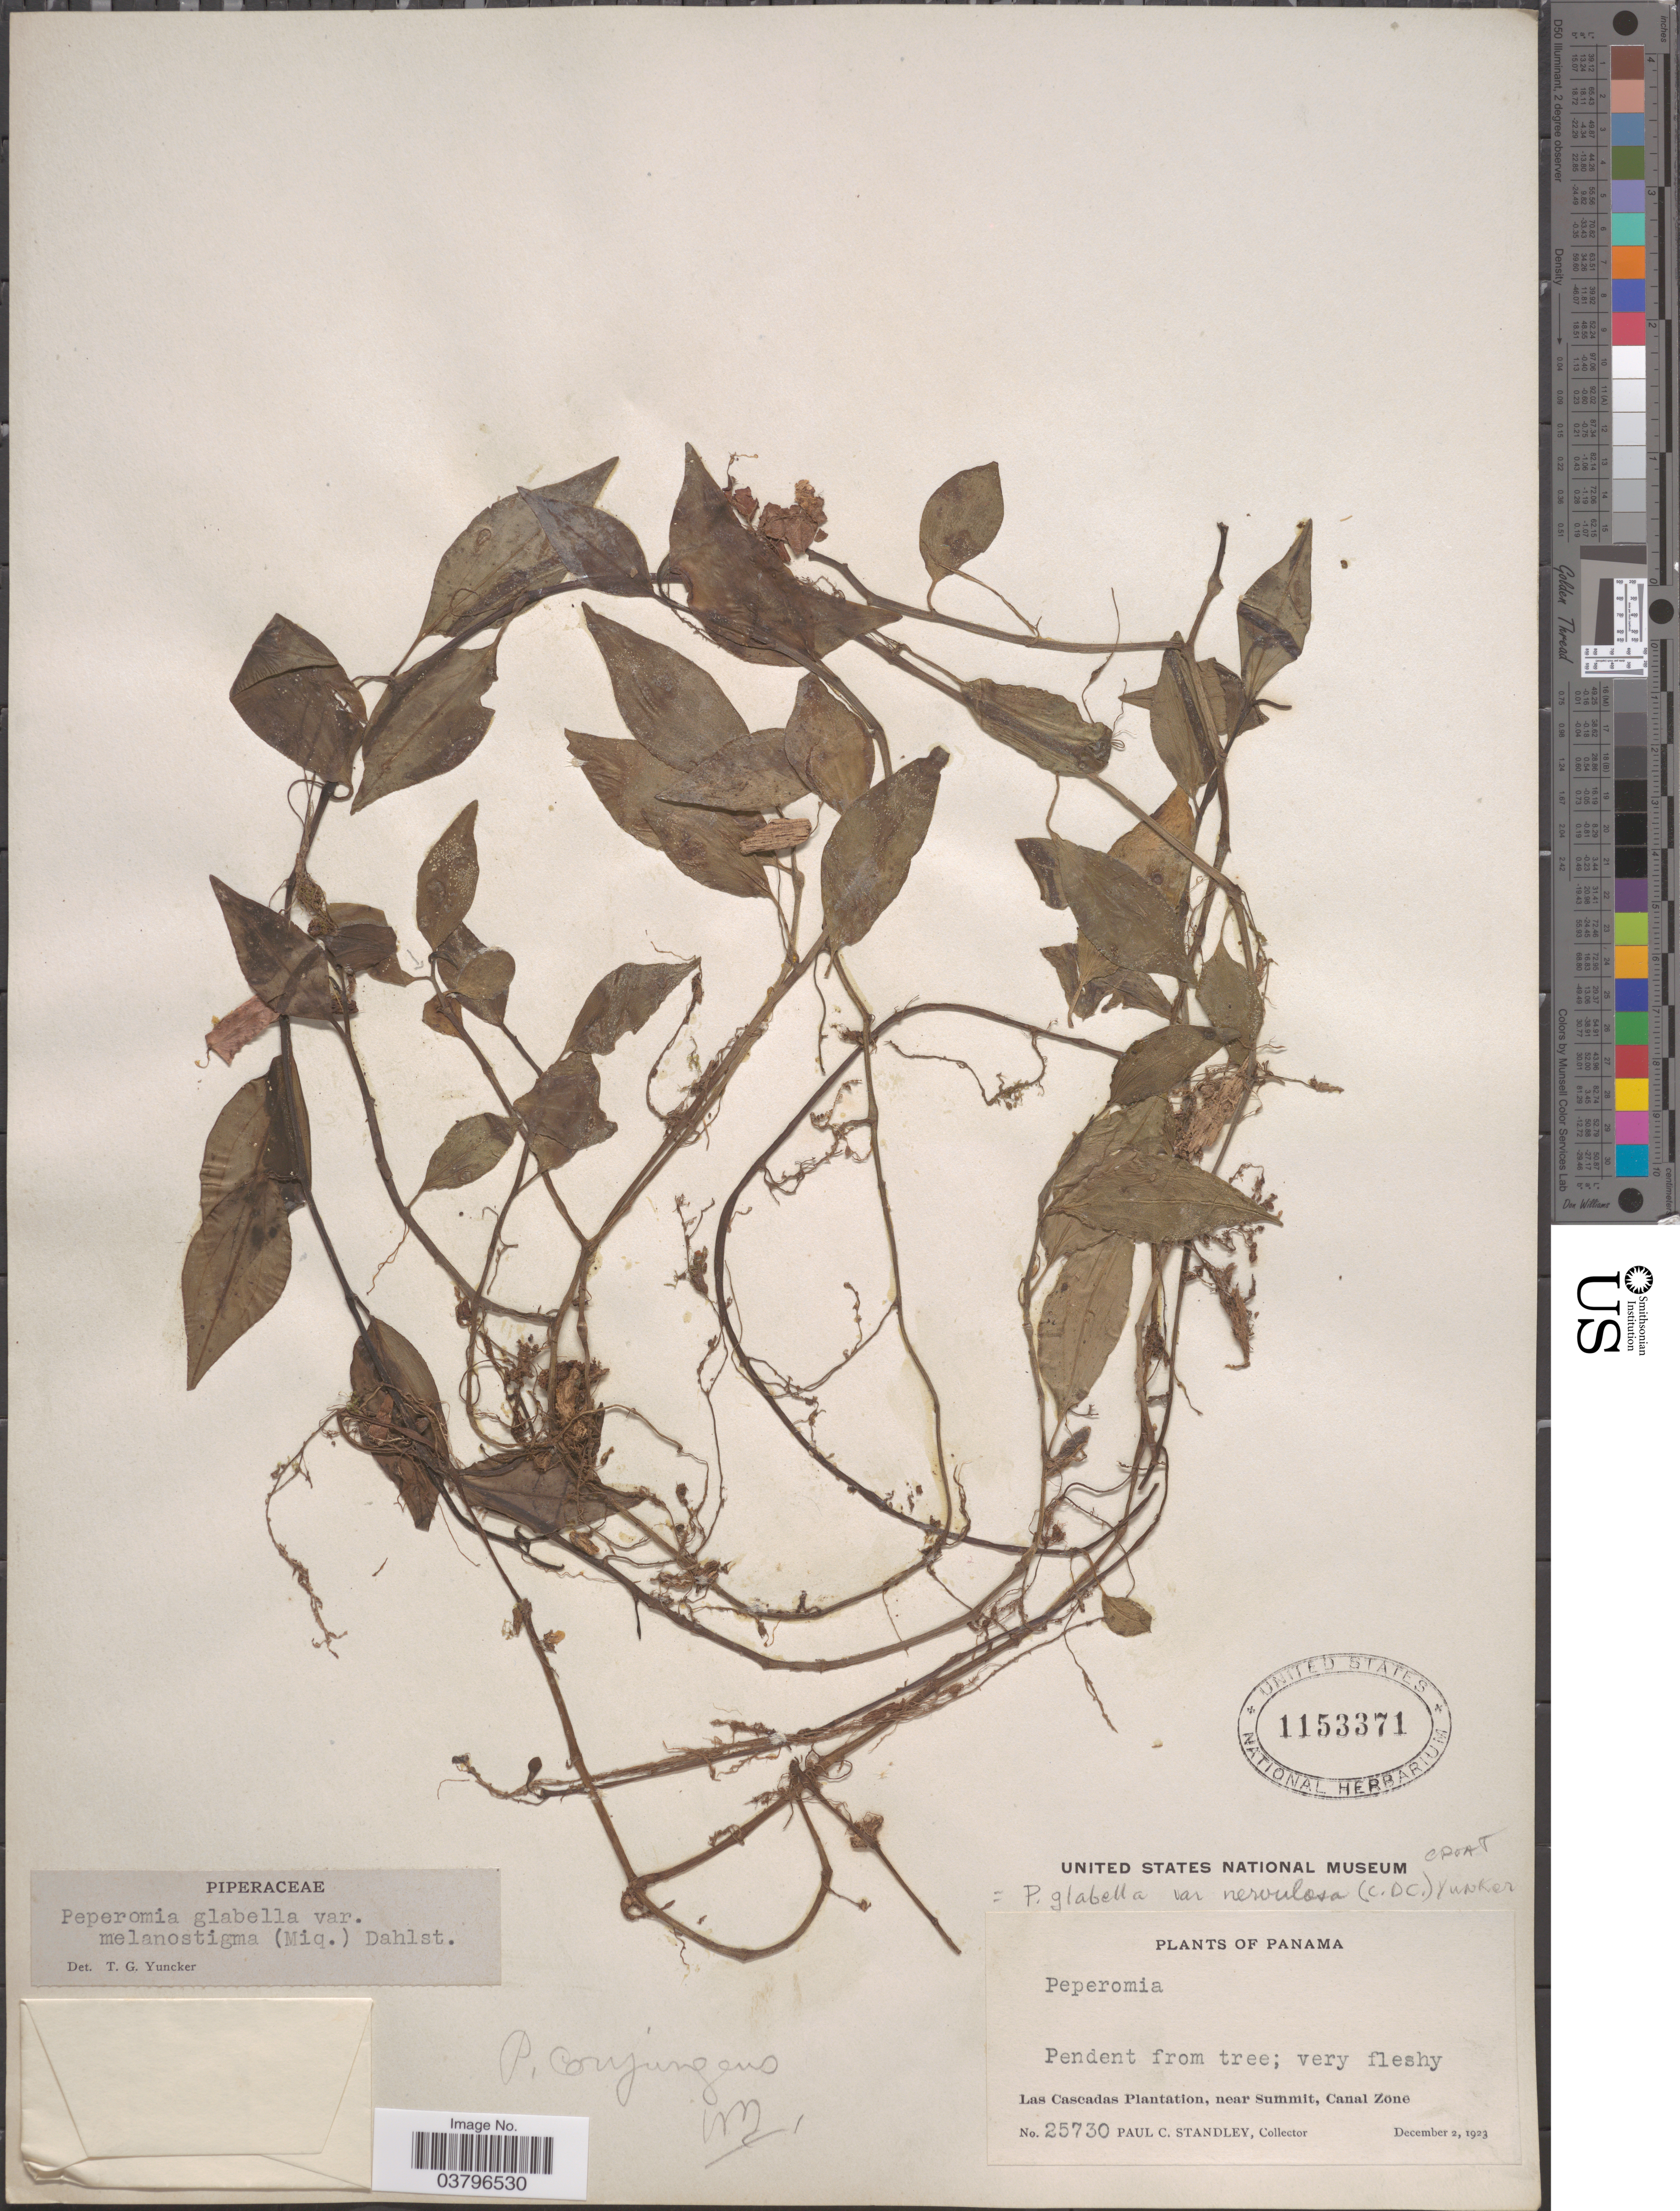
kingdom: Plantae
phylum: Tracheophyta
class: Magnoliopsida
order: Piperales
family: Piperaceae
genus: Peperomia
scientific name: Peperomia glabella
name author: (Sw.) A. Dietr.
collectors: P. C. Standley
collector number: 25730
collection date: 1923-12-02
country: Panama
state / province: Colón / Panamá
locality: Las Cascadas Plantation, near Summit, Canal Zone.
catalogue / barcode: US 1153371